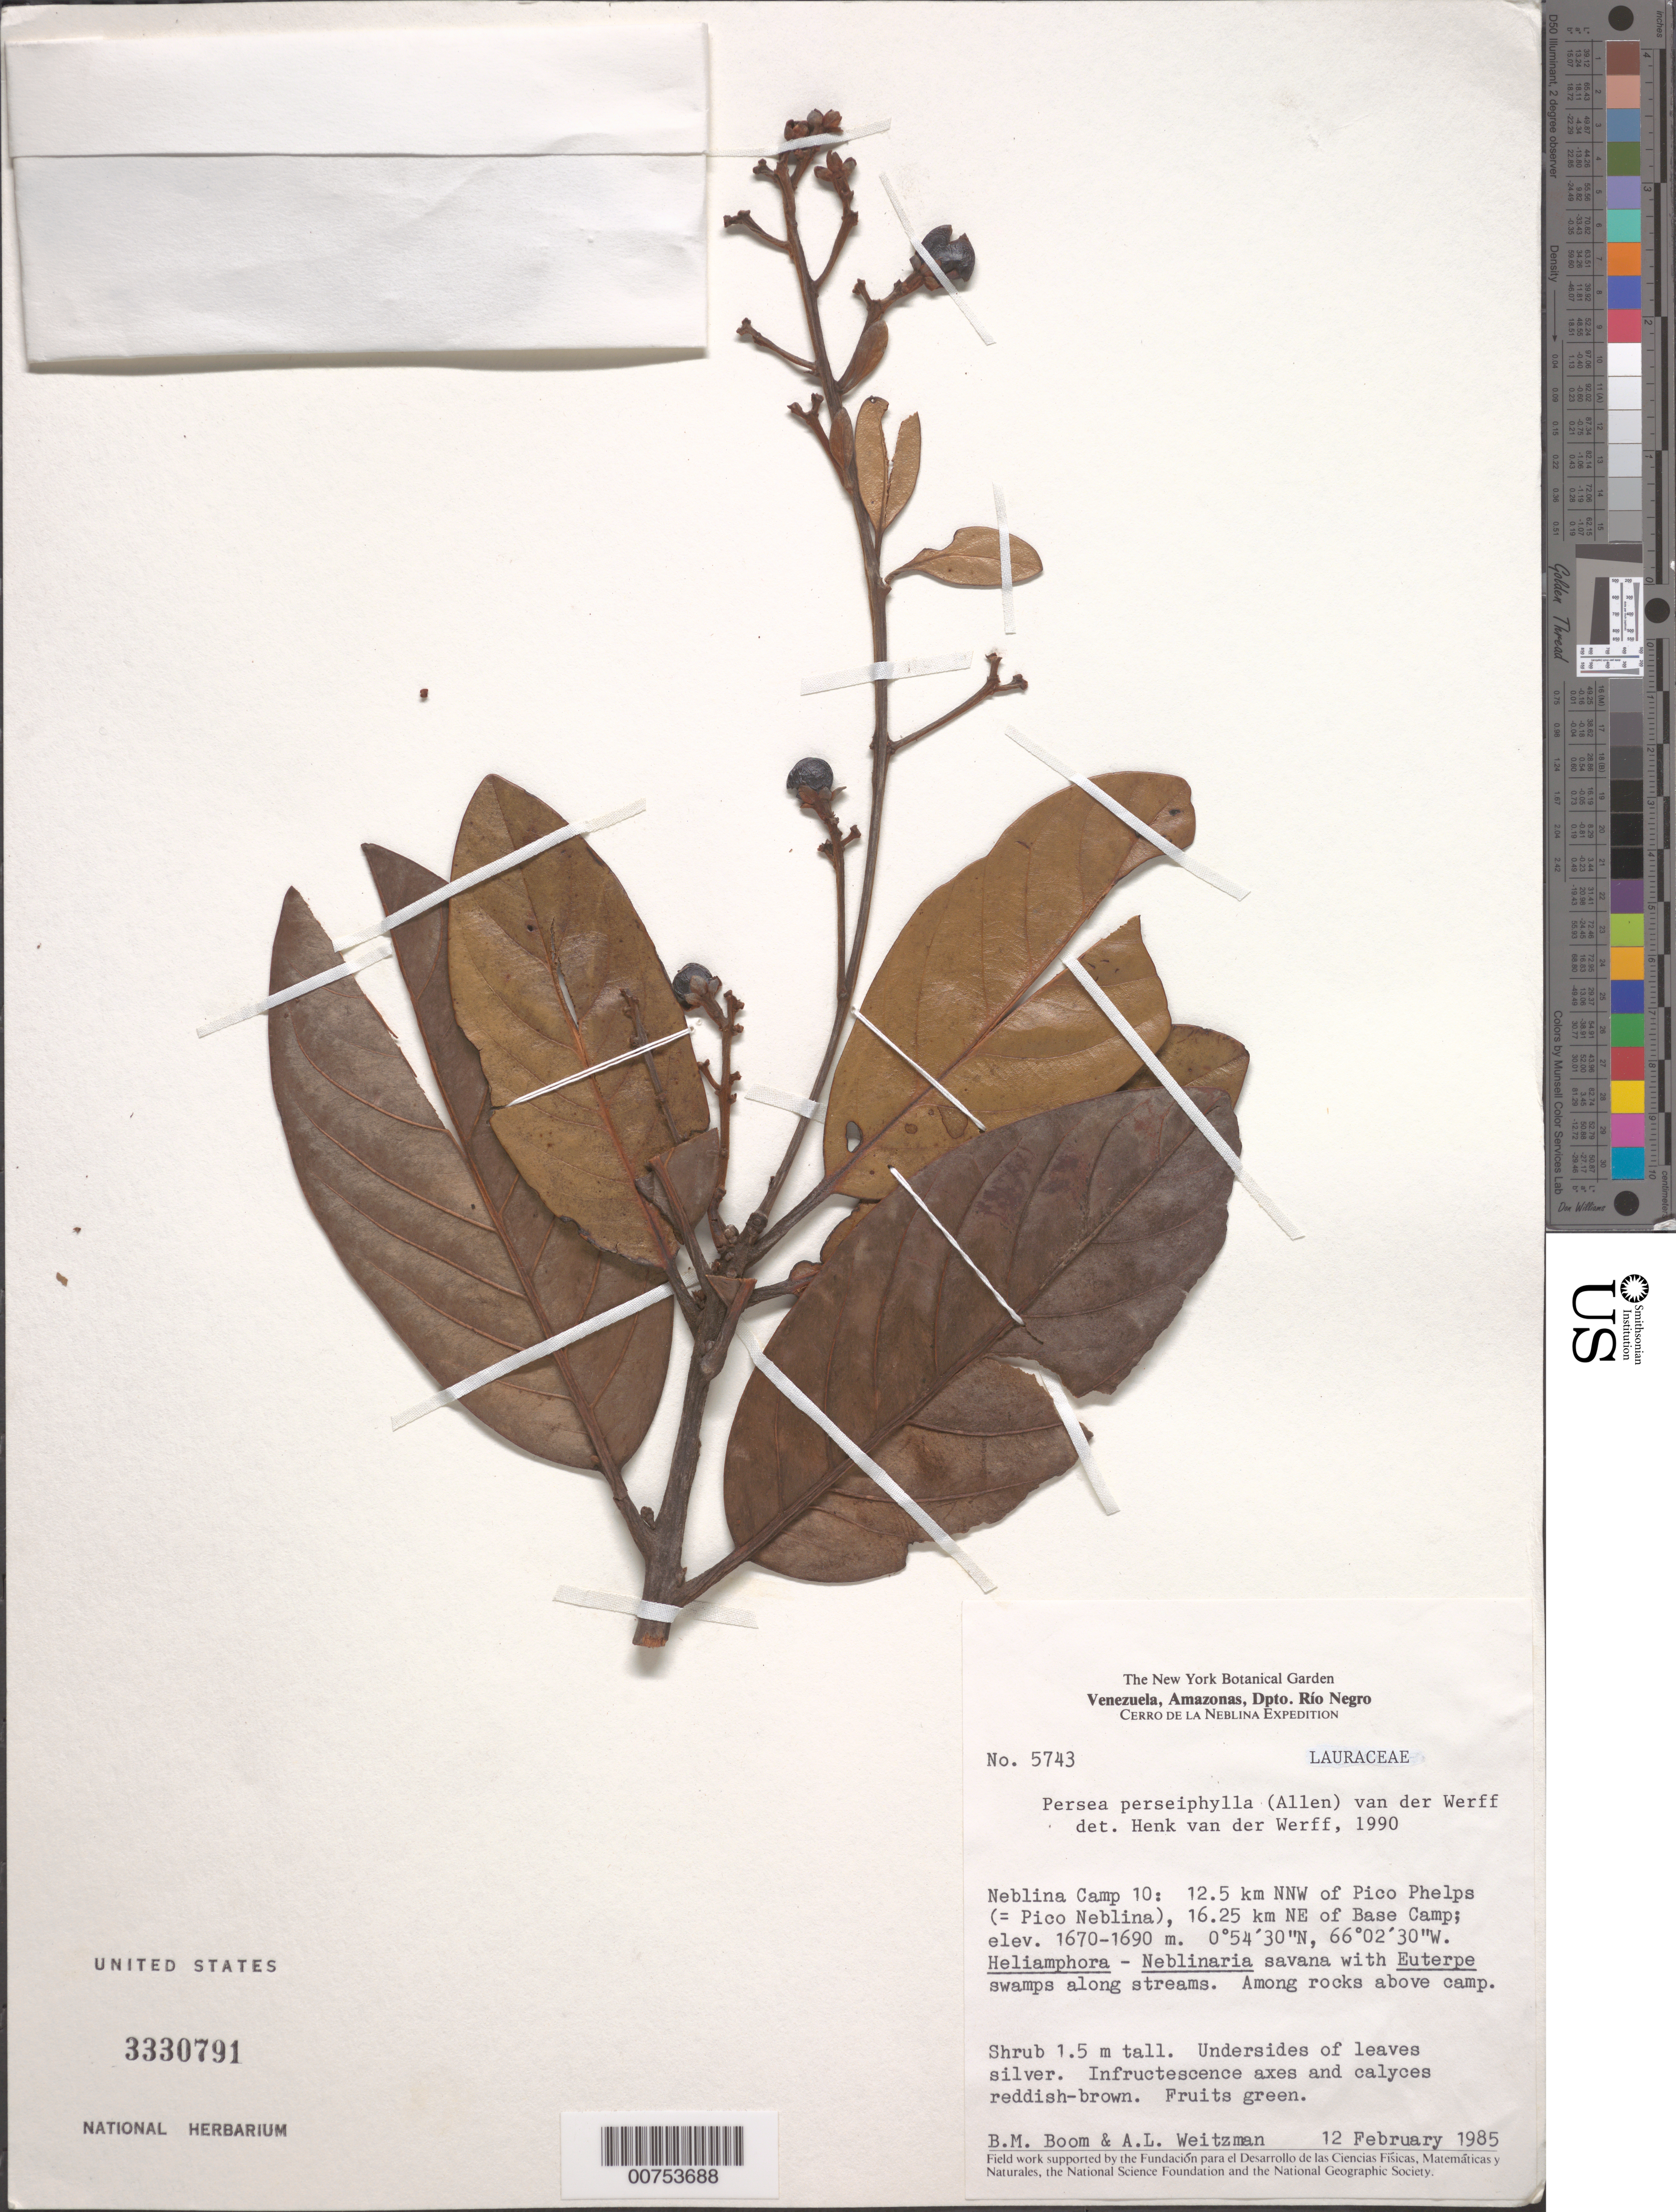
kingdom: Plantae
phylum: Tracheophyta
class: Magnoliopsida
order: Laurales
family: Lauraceae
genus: Persea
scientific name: Persea perseiphylla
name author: (C.K. Allen) van der Werff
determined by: van der Werff, H., (MO), Missouri Botanical Garden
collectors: B. M. Boom, A. L. Weitzman & W. R. Buck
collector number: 5743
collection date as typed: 12-Feb-85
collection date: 1985-02-12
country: Venezuela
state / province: Amazonas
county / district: Río Negro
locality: Neblina Camp 10. 12.5 km NNW of Pico Phelps (=Pico Neblina),16.25 km NE of Base Camp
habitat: Heliamphora-Neblinaira savanna wit Euterpe swamps along streams; among rocks above camp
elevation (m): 1670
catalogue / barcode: US 3330791